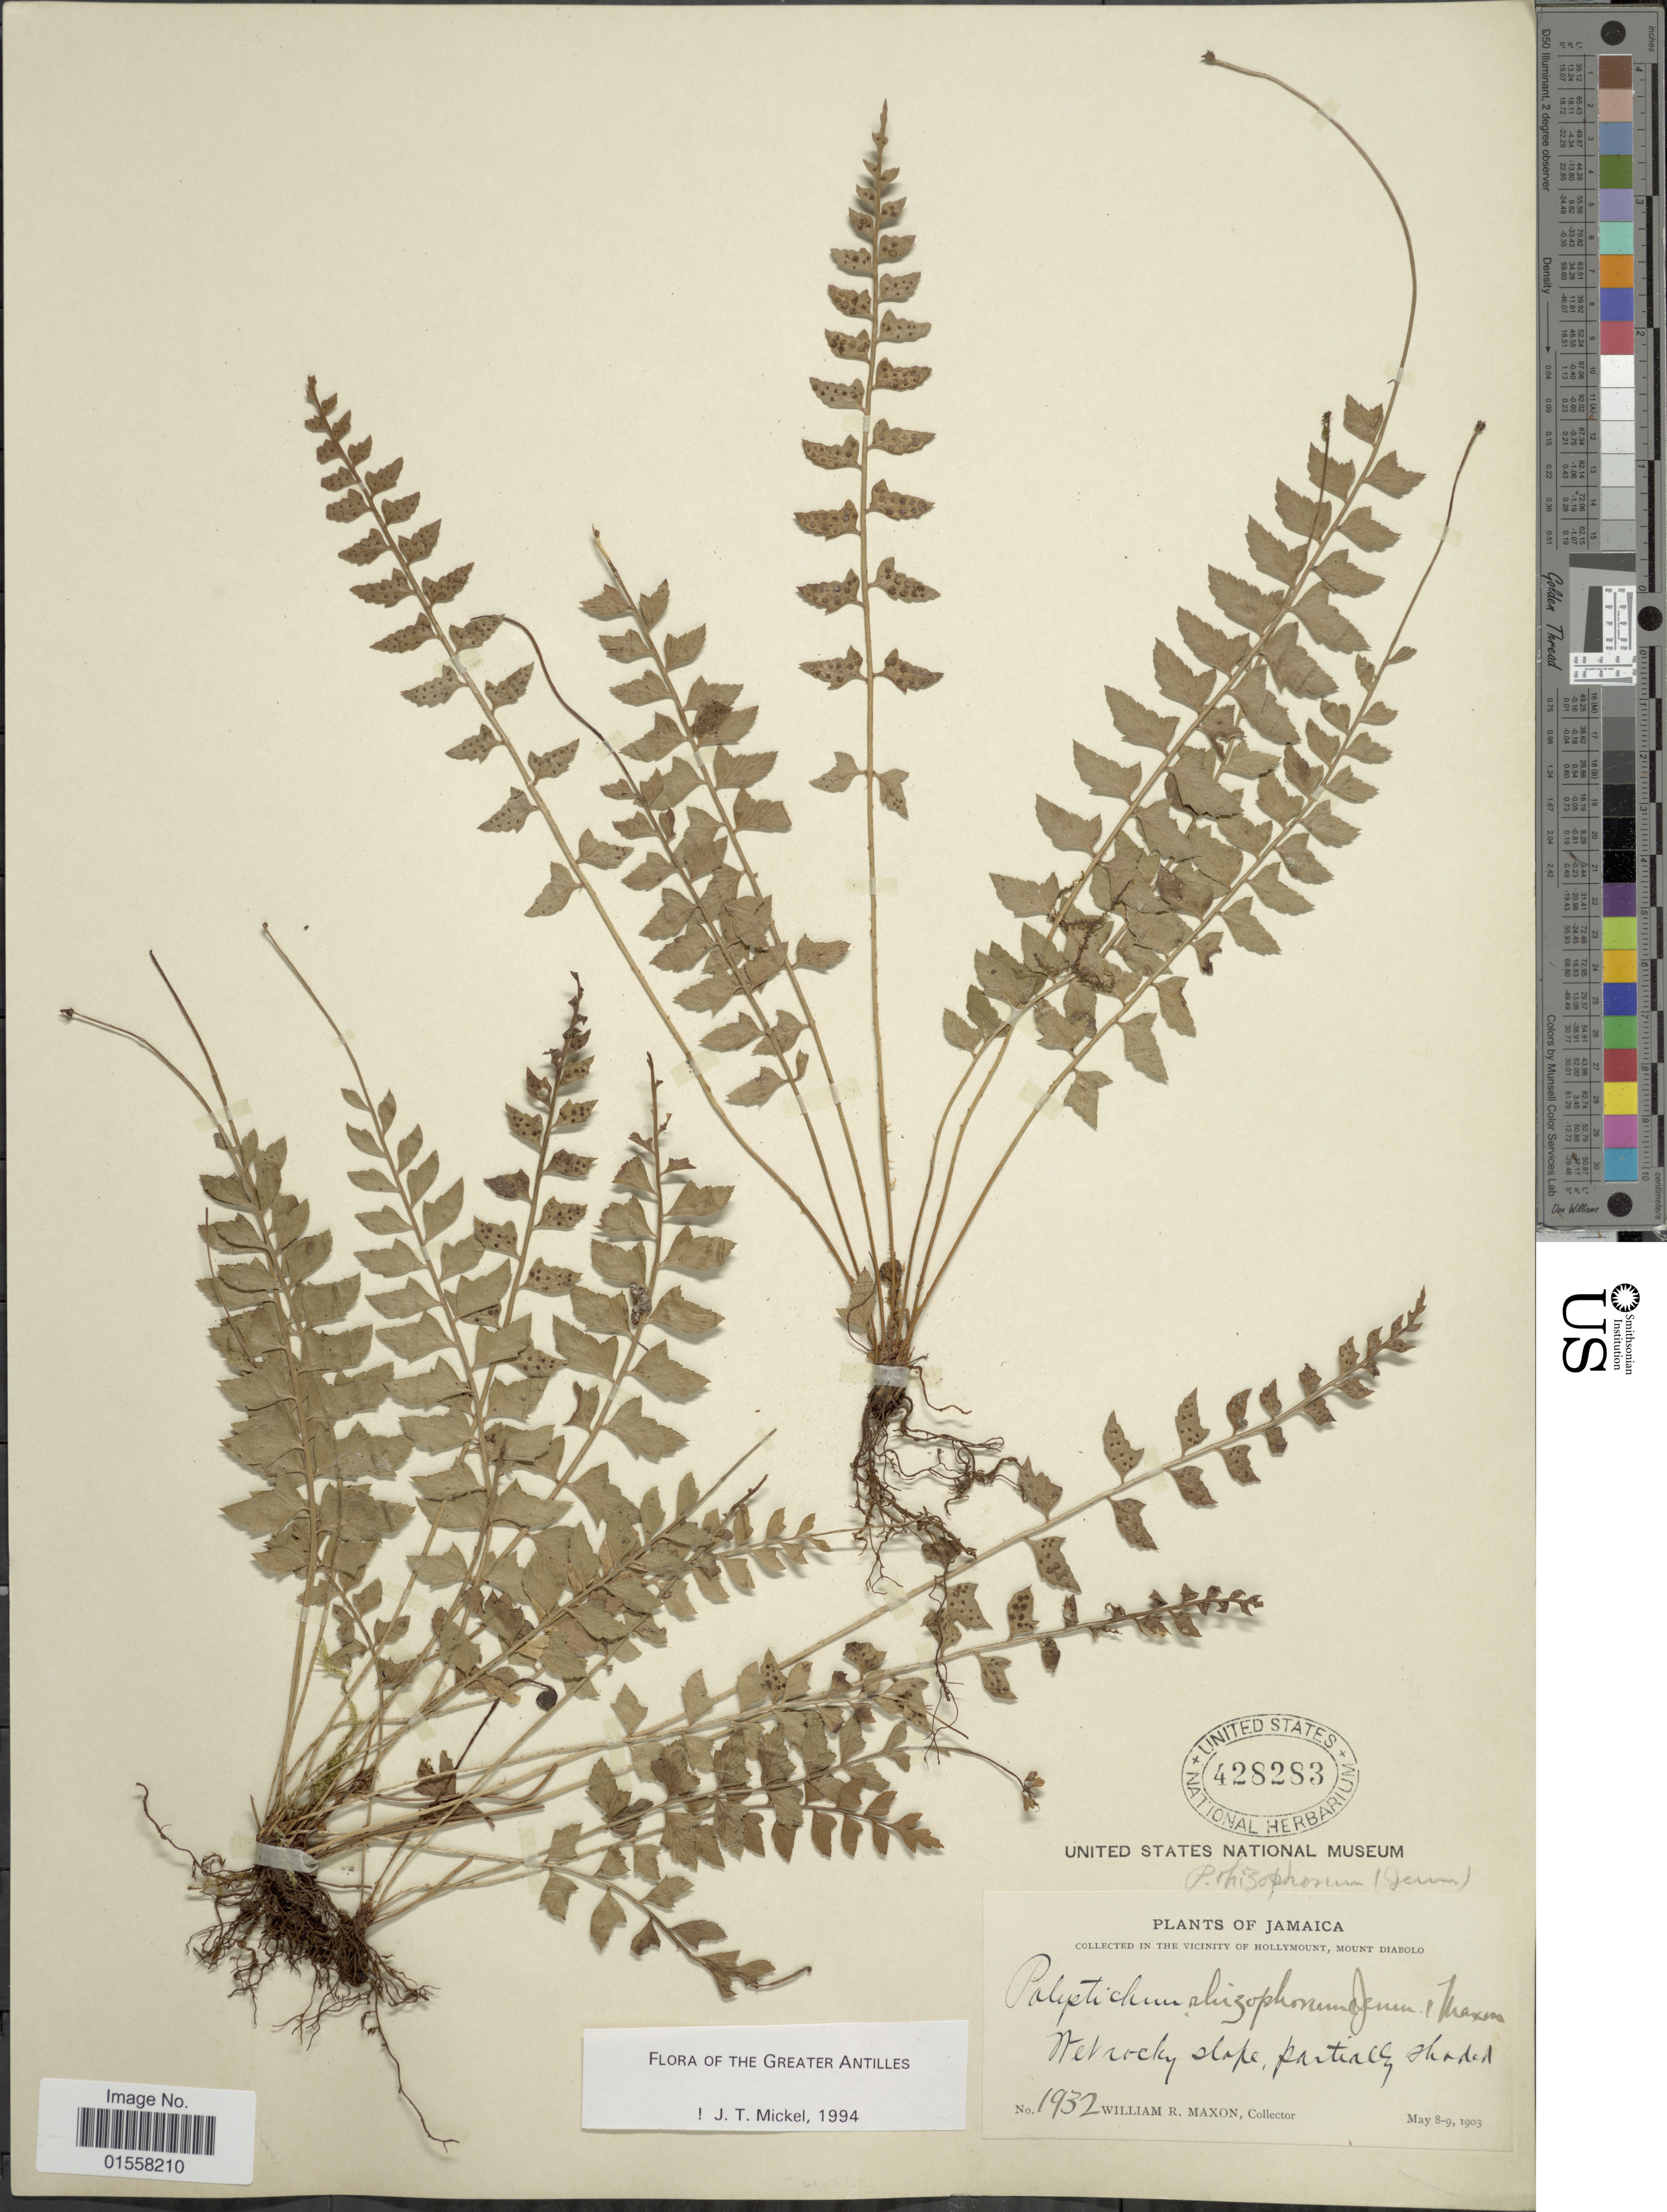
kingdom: Plantae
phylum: Tracheophyta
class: Polypodiopsida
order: Polypodiales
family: Dryopteridaceae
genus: Polystichum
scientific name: Polystichum rhizophorum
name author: (Jenman) Maxon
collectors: W. R. Maxon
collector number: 1932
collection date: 1903-05-08/1903-05-09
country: Jamaica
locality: Jamaica. In the vicinity of Hollymount, Mount Diablo.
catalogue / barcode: US 428283